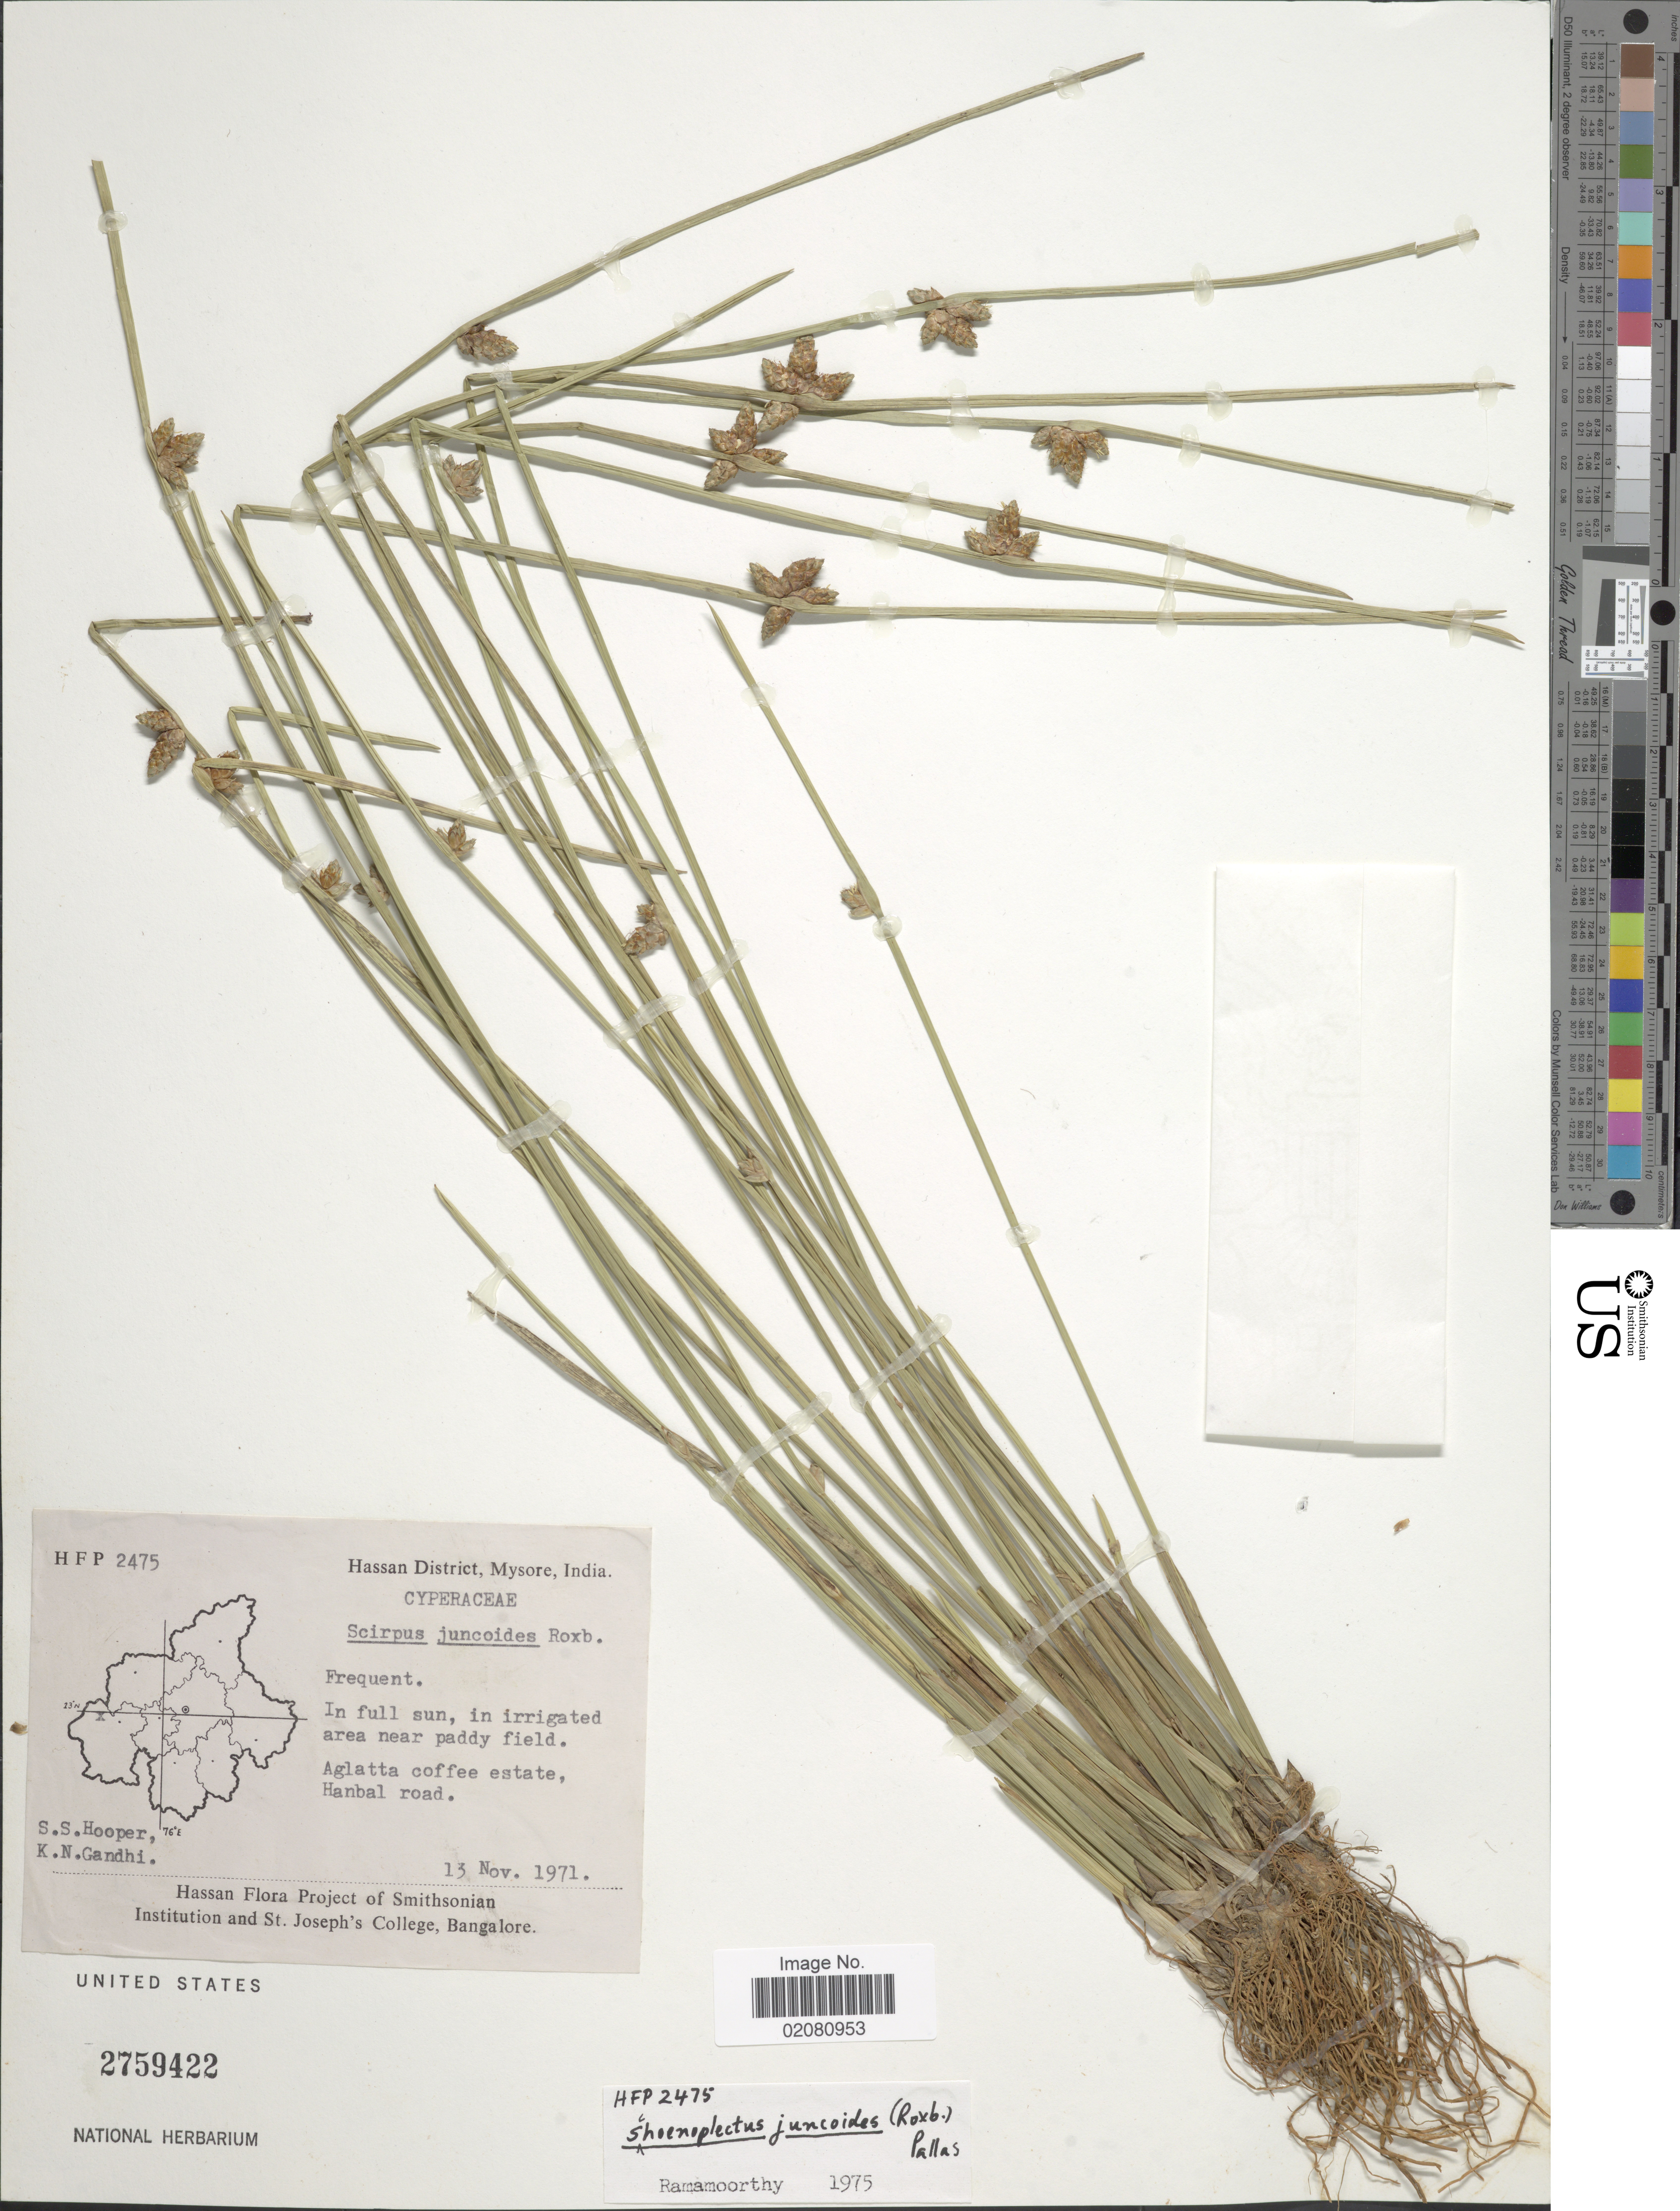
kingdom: Plantae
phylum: Tracheophyta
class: Liliopsida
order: Poales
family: Cyperaceae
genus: Schoenoplectus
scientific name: Schoenoplectus juncoides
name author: (Roxb.) Palla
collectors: S. S. Hooper & K. N. Gandhi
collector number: HFP2475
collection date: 1971-11-13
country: India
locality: Hassan District, Mysore. Aglatta coffee estate, Hanbal road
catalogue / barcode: US 2754944